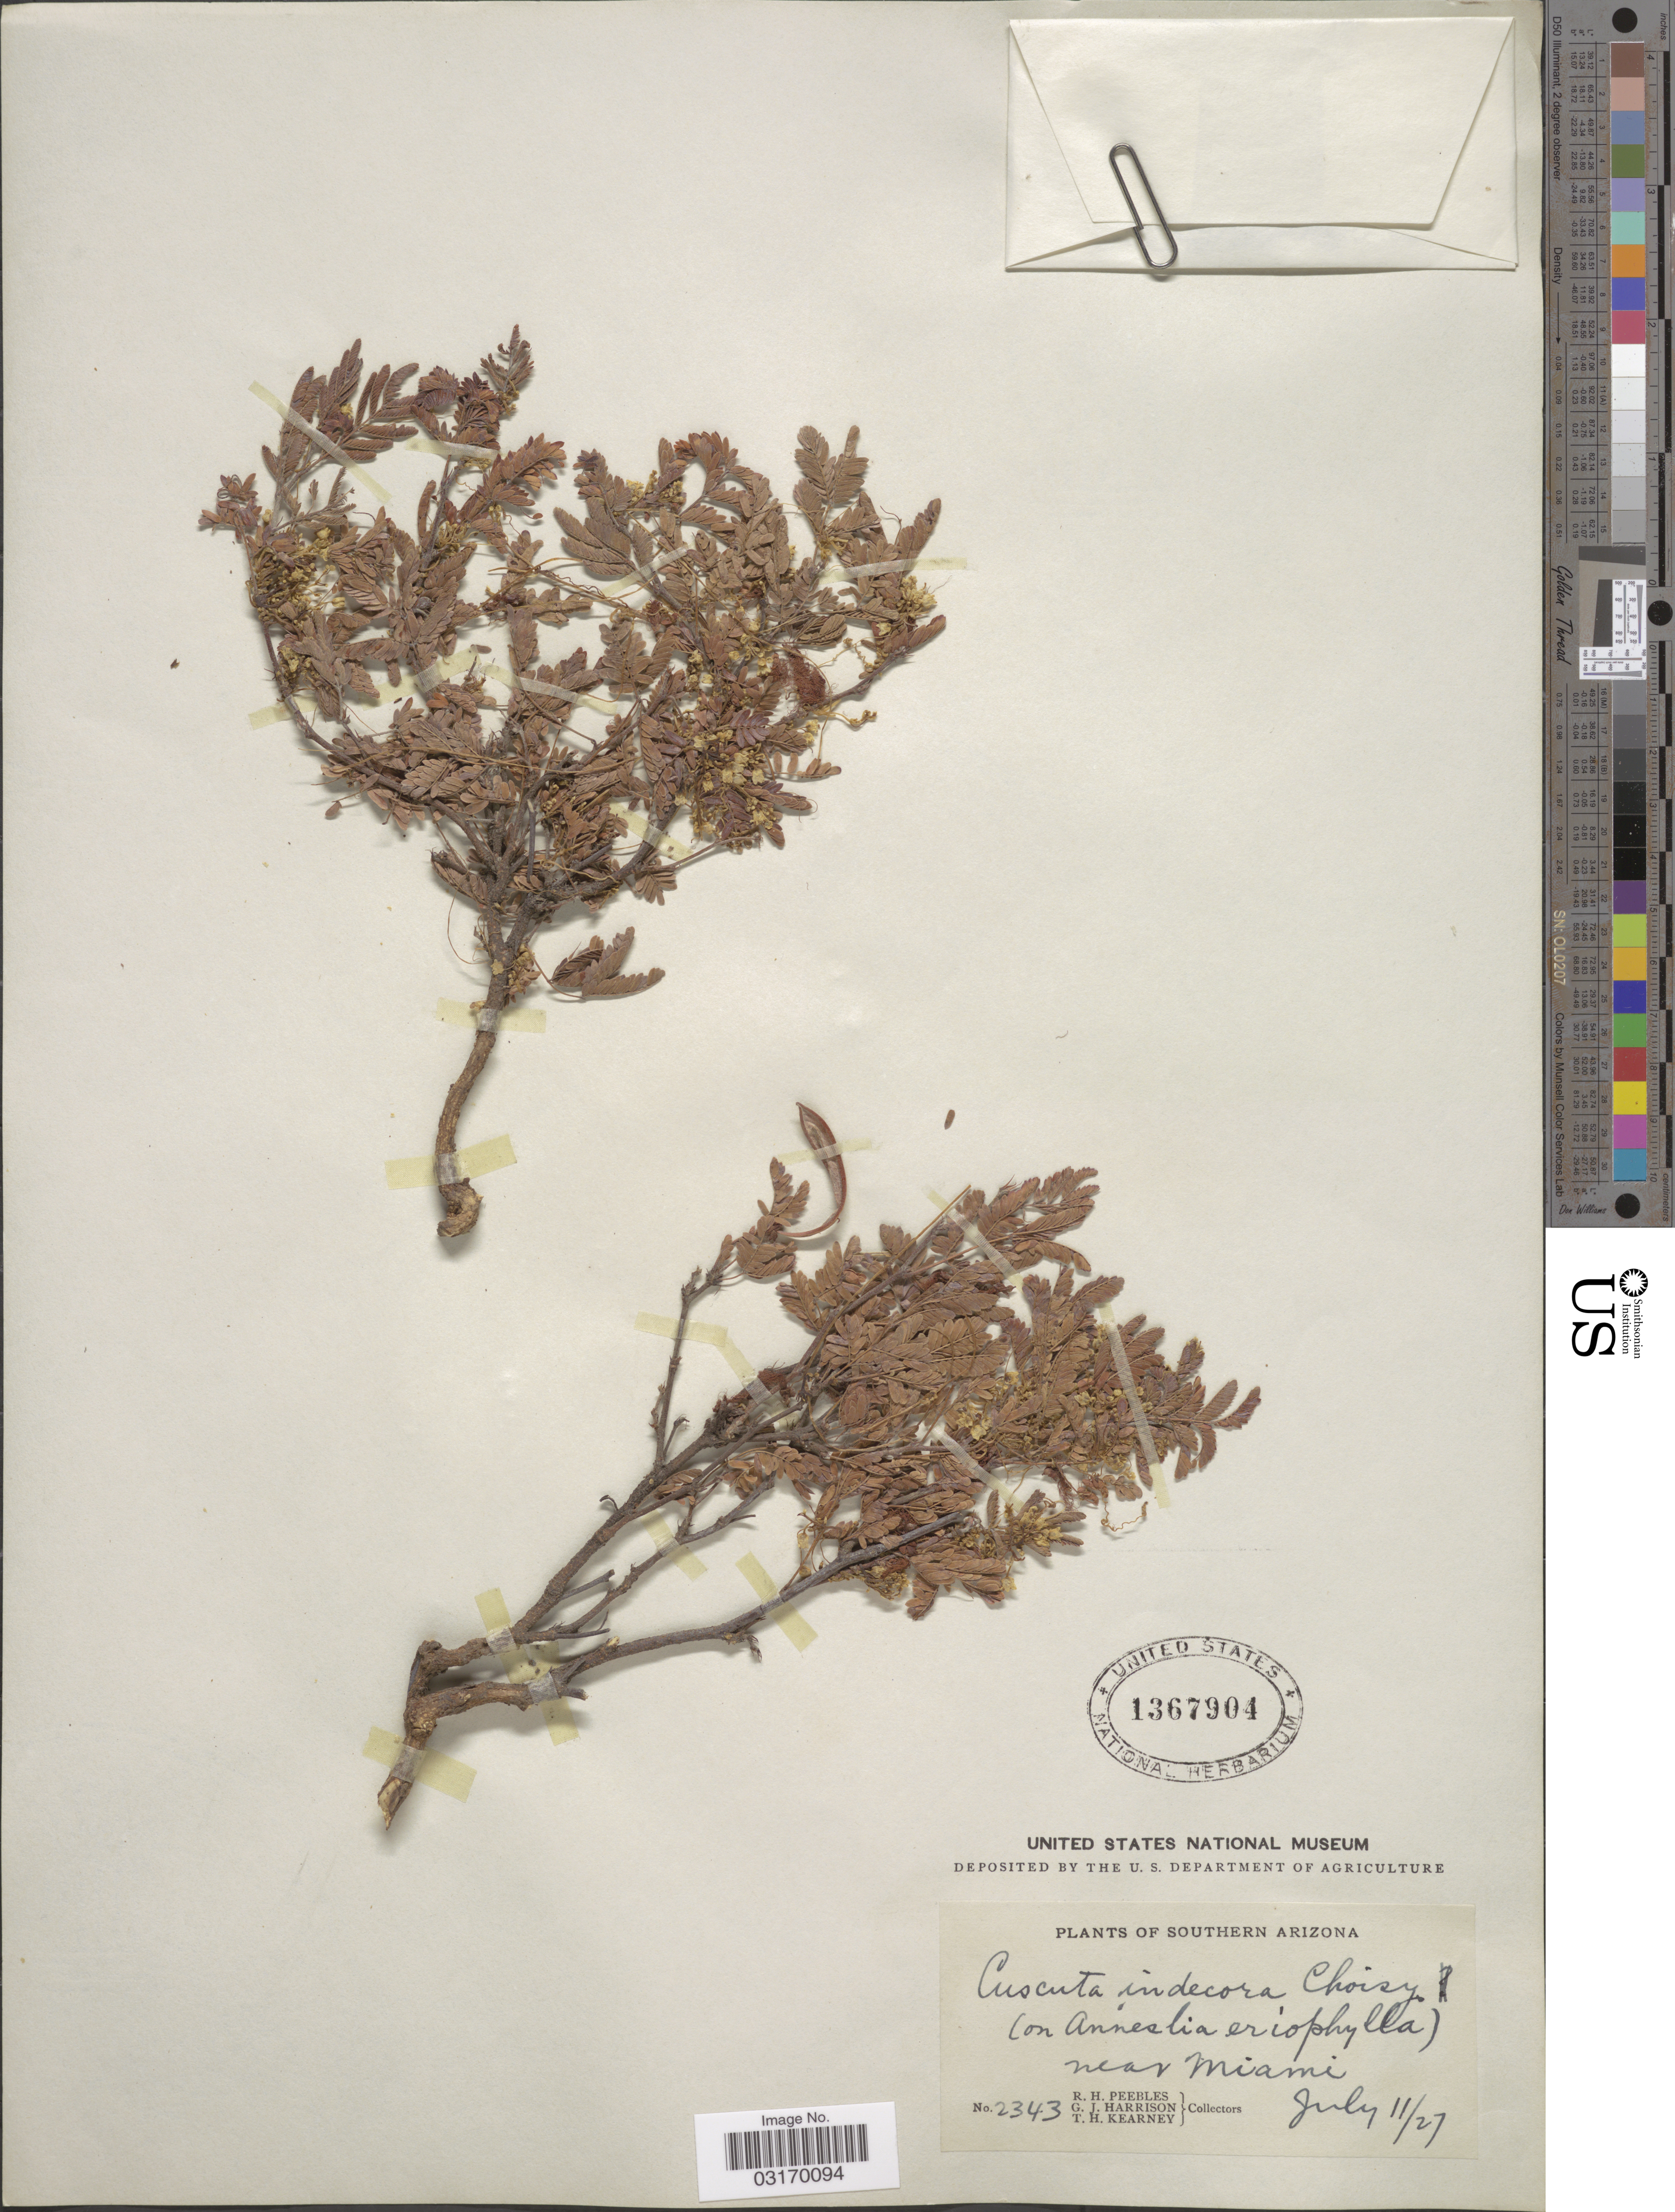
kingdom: Plantae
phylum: Tracheophyta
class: Magnoliopsida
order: Solanales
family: Convolvulaceae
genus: Cuscuta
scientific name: Cuscuta indecora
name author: Choisy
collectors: R. H. Peebles, G. J. Harrison & T. H. Kearney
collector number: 2343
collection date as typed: Transcribed d/m/y: 11/7/27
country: United States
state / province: Arizona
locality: Southern Arizona. Near Miami.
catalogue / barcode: US 1367904